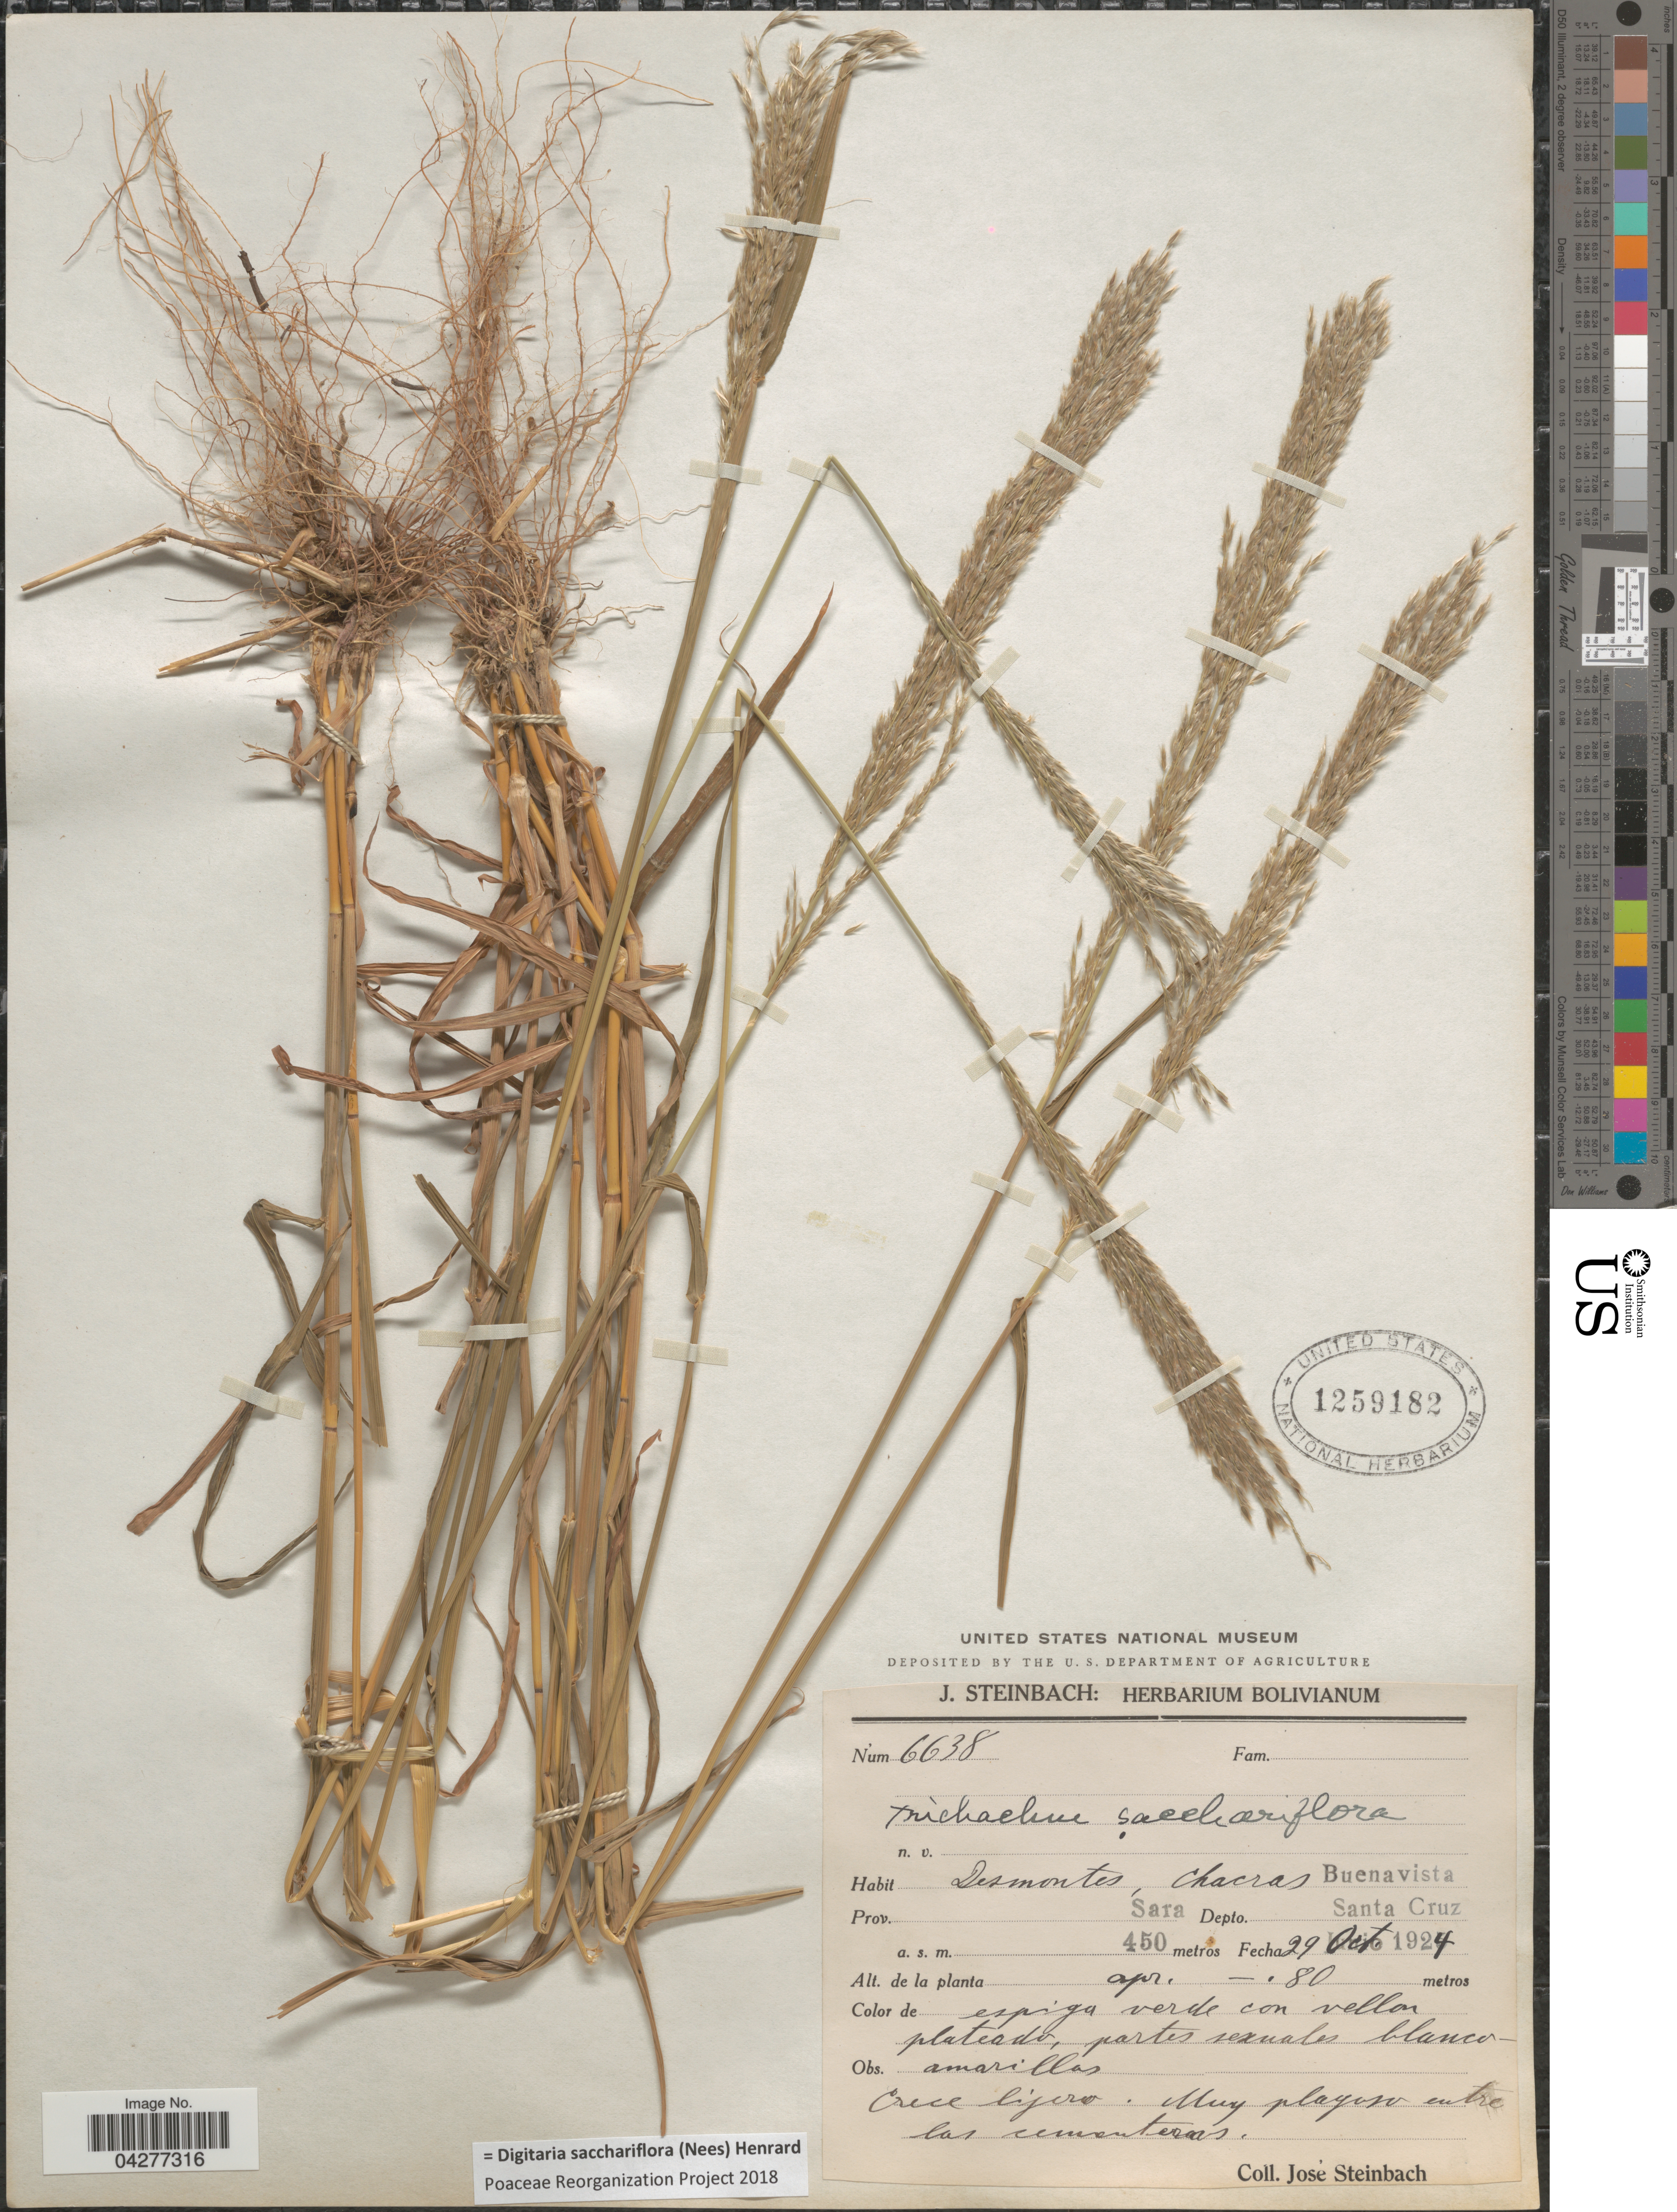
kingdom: Plantae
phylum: Tracheophyta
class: Liliopsida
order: Poales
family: Poaceae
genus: Digitaria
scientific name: Digitaria sacchariflora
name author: (Nees) Henr.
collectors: J. Steinbach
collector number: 6638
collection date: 1924-10-29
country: Bolivia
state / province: Santa Cruz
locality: Desmontes, chacras Buenavista. Prov. Sara. Depto. Santa Cruz.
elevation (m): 450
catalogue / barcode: US 1259182